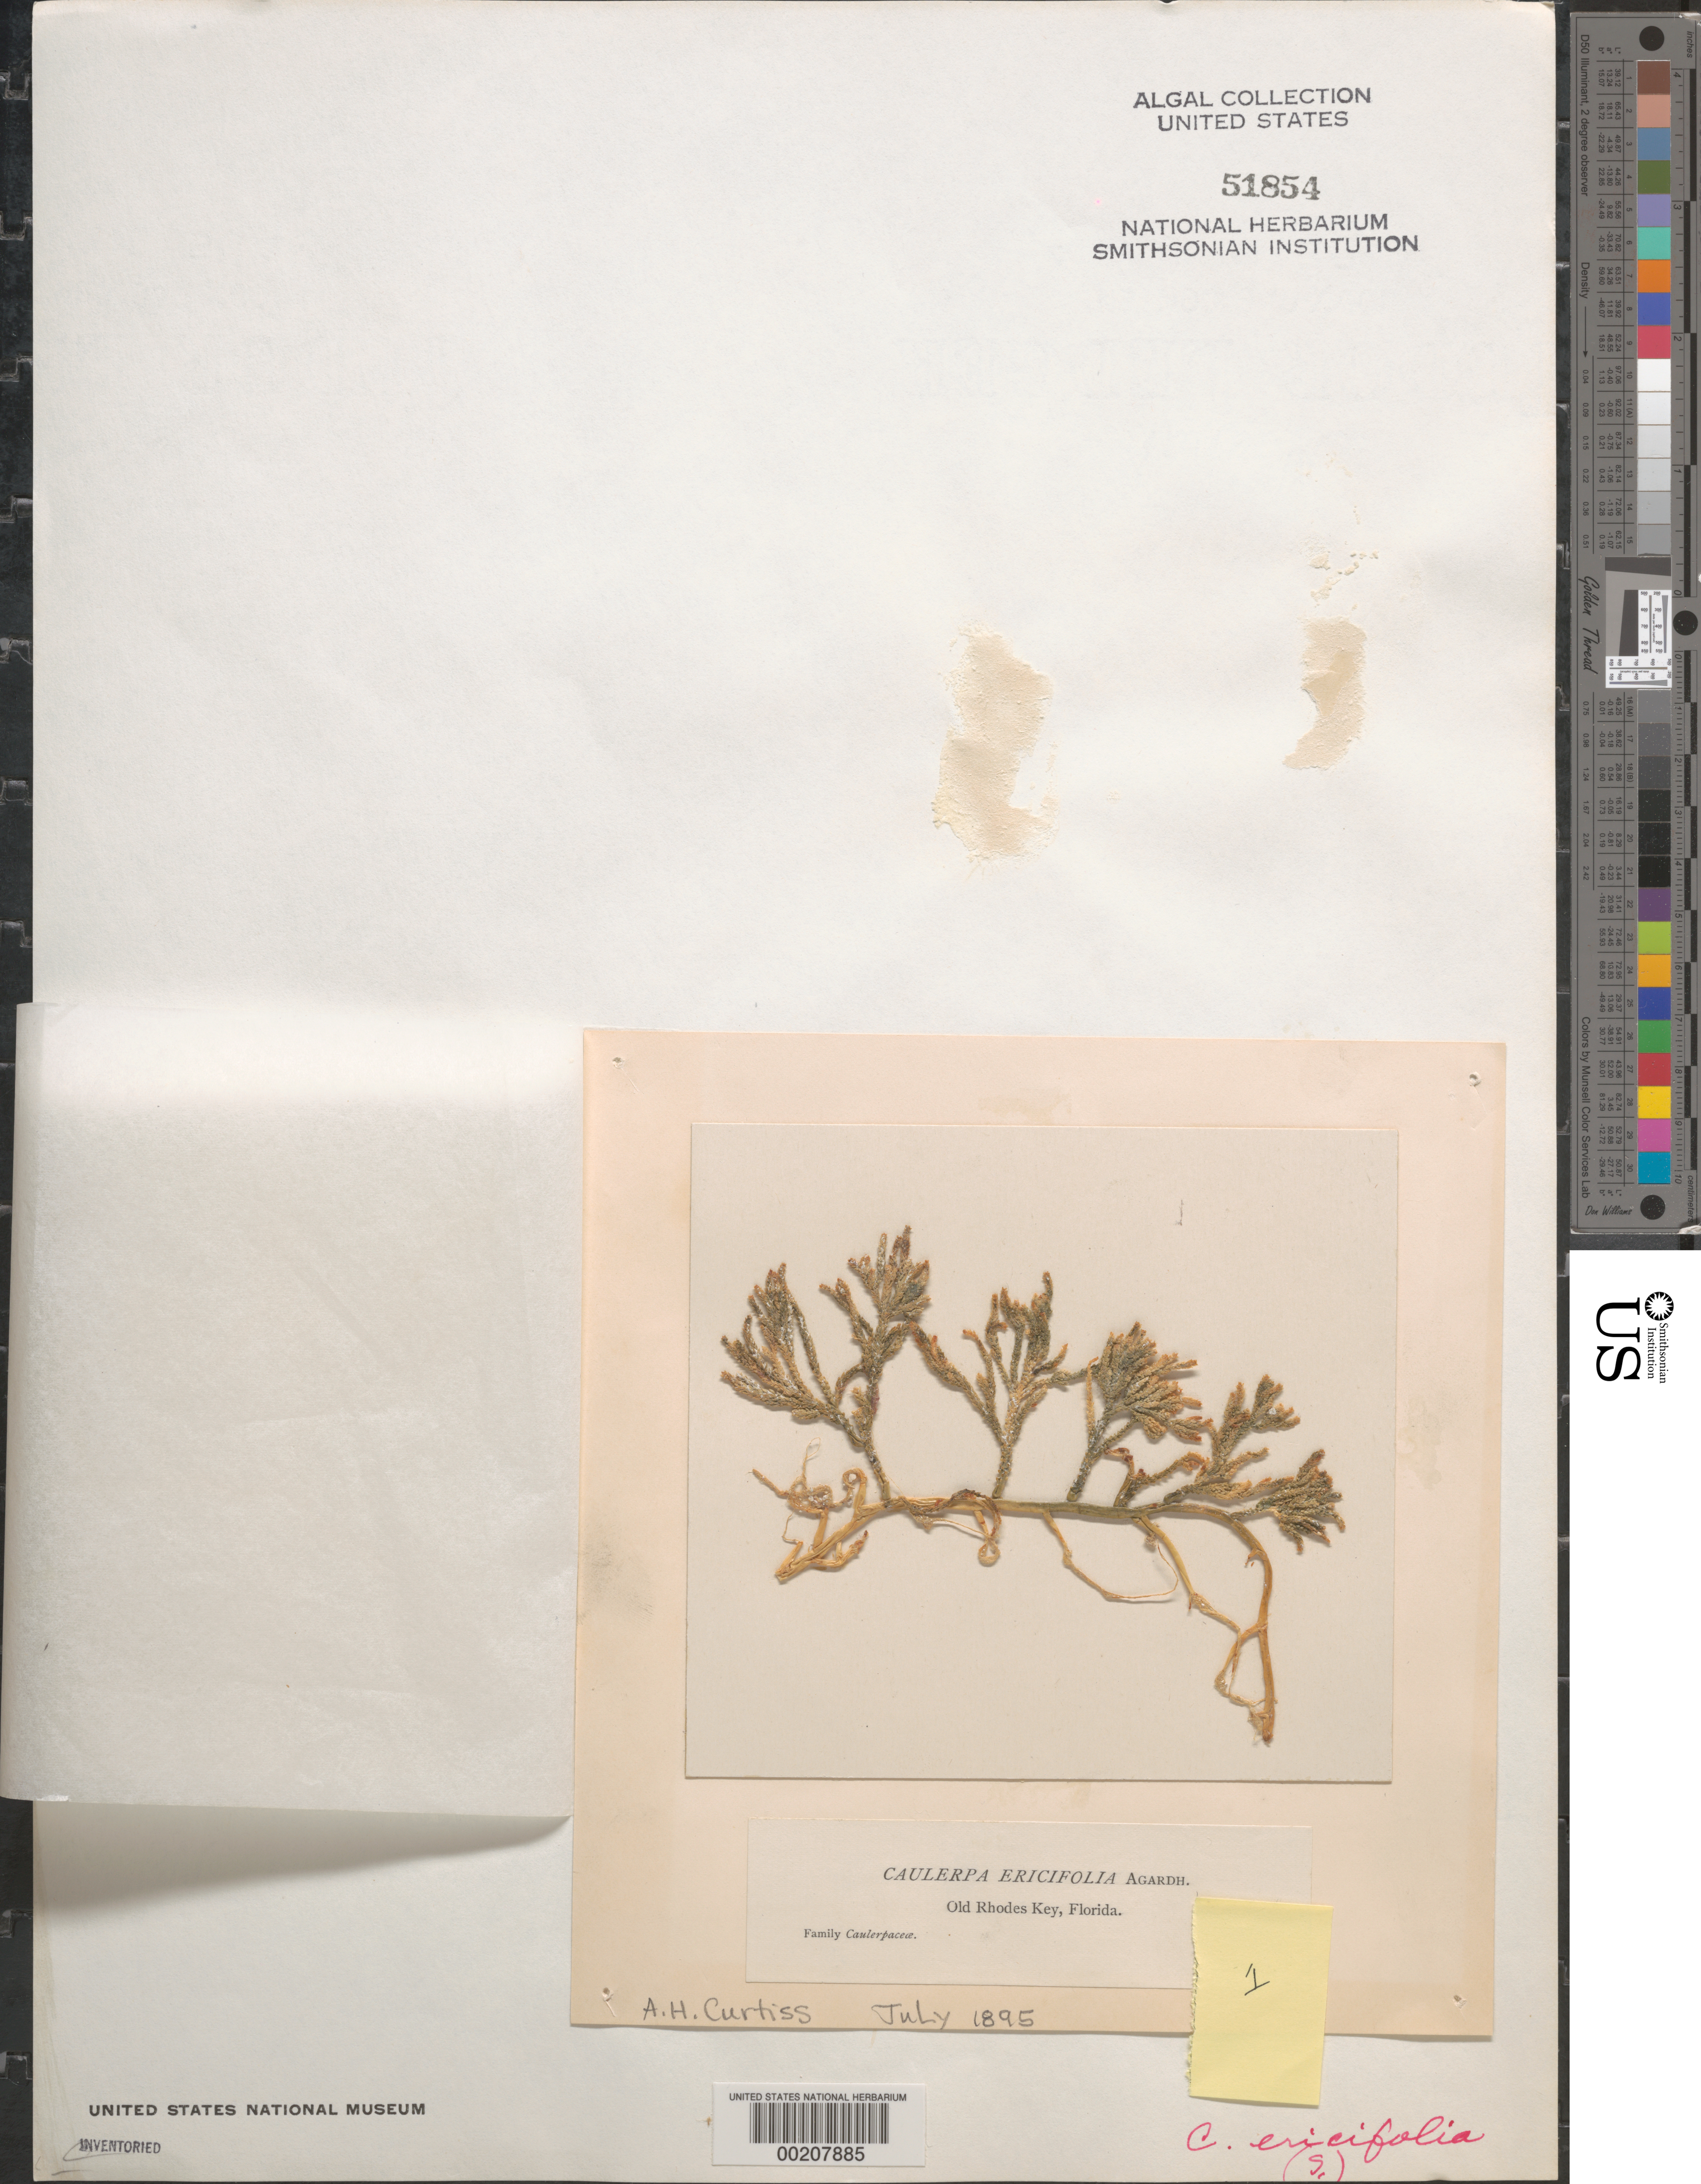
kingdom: Plantae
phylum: Chlorophyta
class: Ulvophyceae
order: Bryopsidales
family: Caulerpaceae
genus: Caulerpa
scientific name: Caulerpa cupressoides var. ericifolia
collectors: A. H. Curtiss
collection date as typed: Jul 1895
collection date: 1895-07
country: United States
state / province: Florida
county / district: Miami-Dade County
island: Old Rhodes Key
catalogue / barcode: US 51854